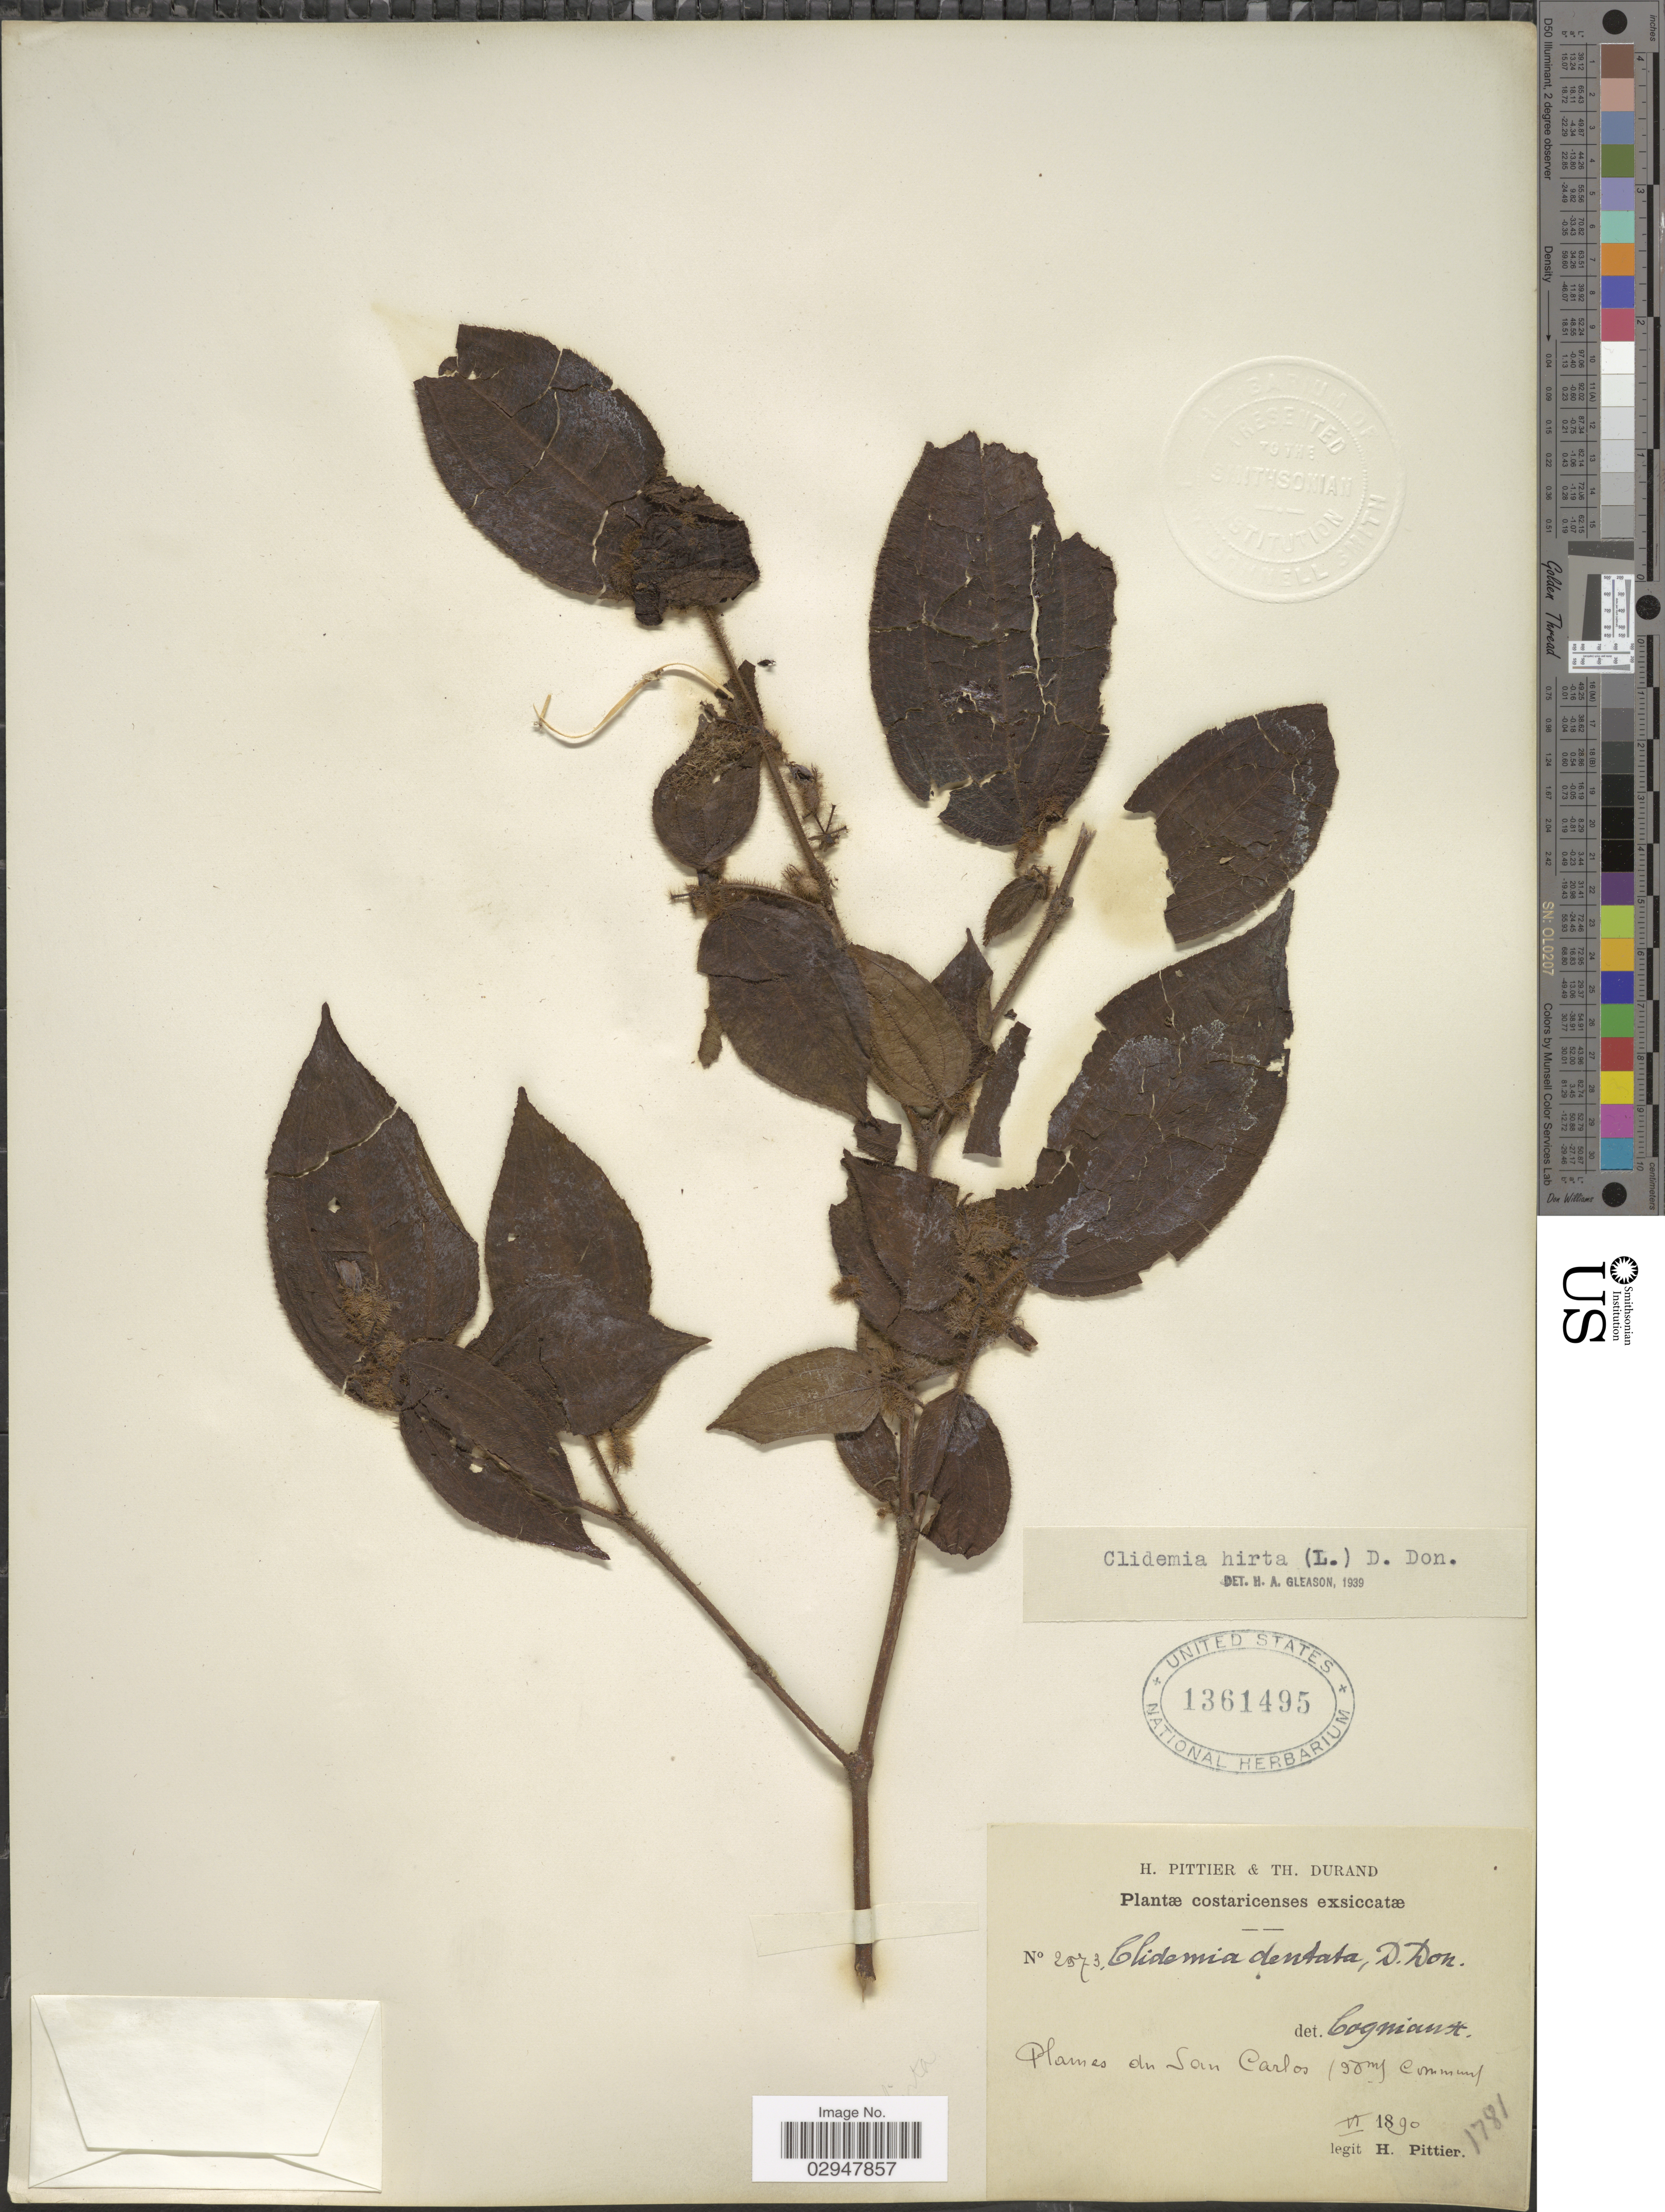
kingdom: Plantae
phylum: Tracheophyta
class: Magnoliopsida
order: Myrtales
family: Melastomataceae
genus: Miconia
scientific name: Miconia hirta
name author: Cogn.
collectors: H. F. Pittier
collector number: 2573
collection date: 1890-06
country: Costa Rica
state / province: Alajuela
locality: Plaines du San Carlos.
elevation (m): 50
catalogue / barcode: US 1361495